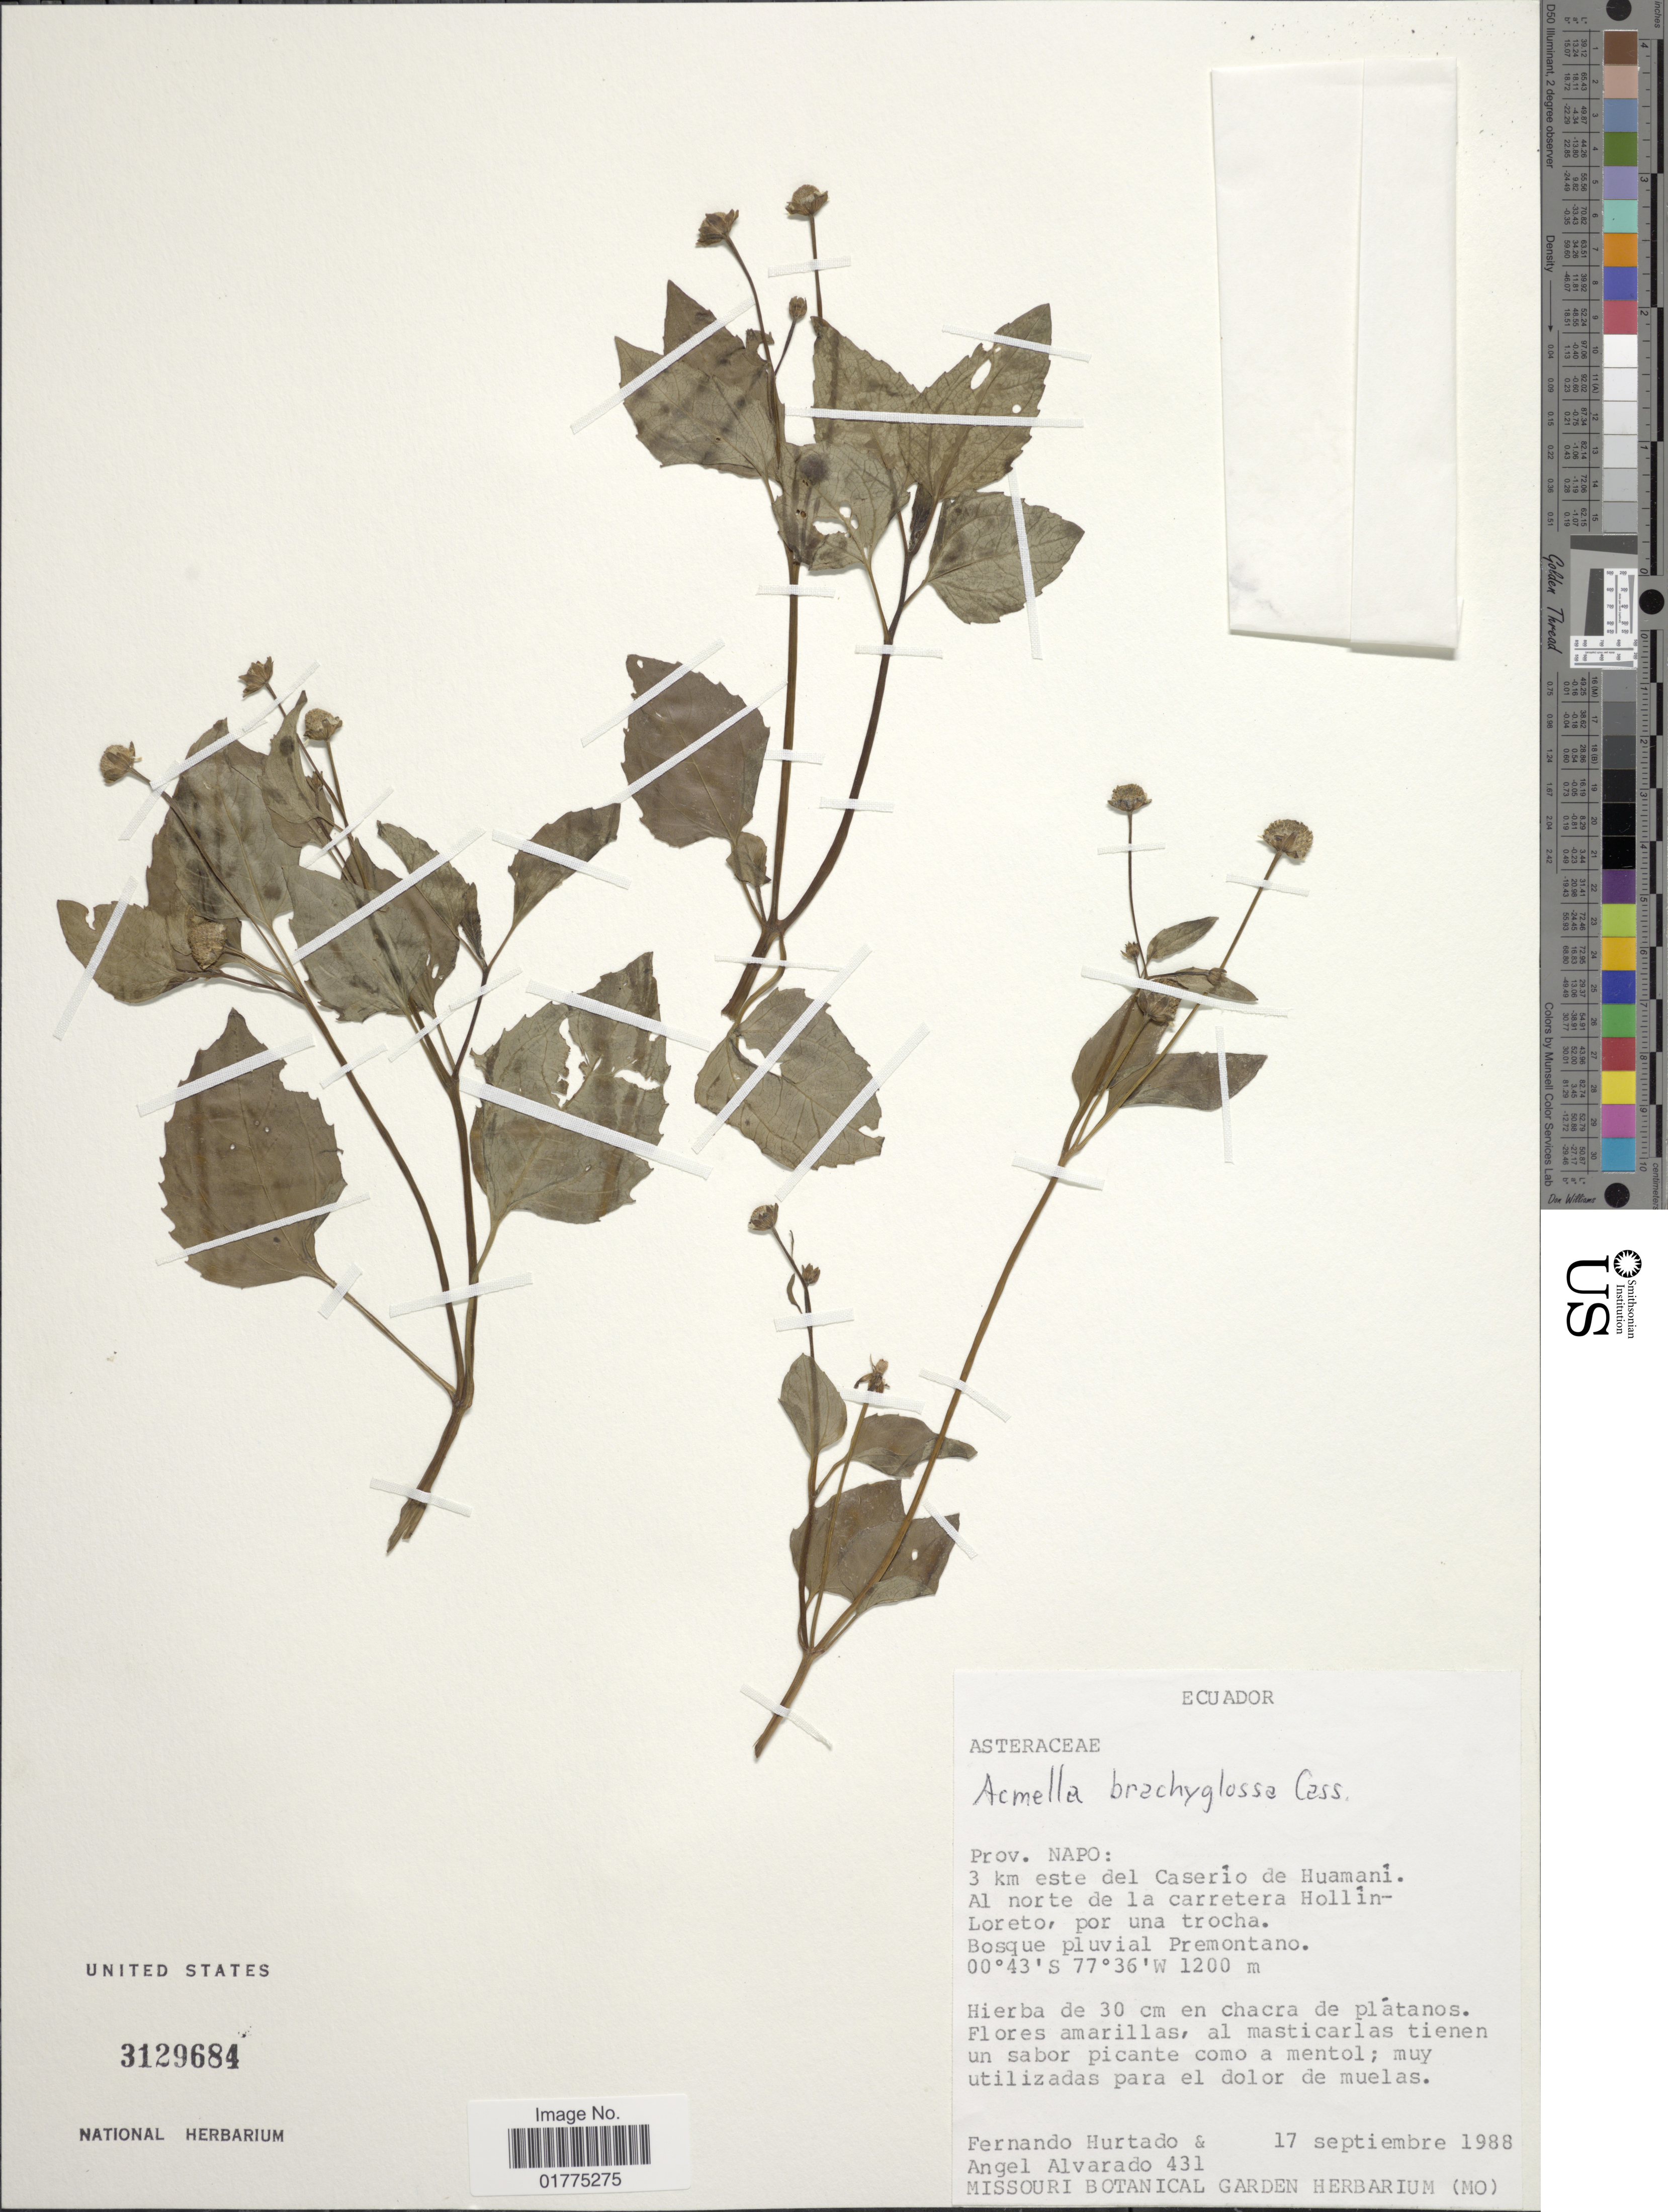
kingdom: Plantae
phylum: Tracheophyta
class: Magnoliopsida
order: Asterales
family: Asteraceae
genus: Acmella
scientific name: Acmella brachyglossa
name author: Cass.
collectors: F. Hurtado & A. Alvarado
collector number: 431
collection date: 1988-09-17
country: Ecuador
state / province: Napo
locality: Prov. Napo: 3 km este el Caserio de Huamani, Al nirte de la carretera Hollin-Loreto, por una trocha, Bosque puvial Premontano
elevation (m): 1200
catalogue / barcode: US 3129684